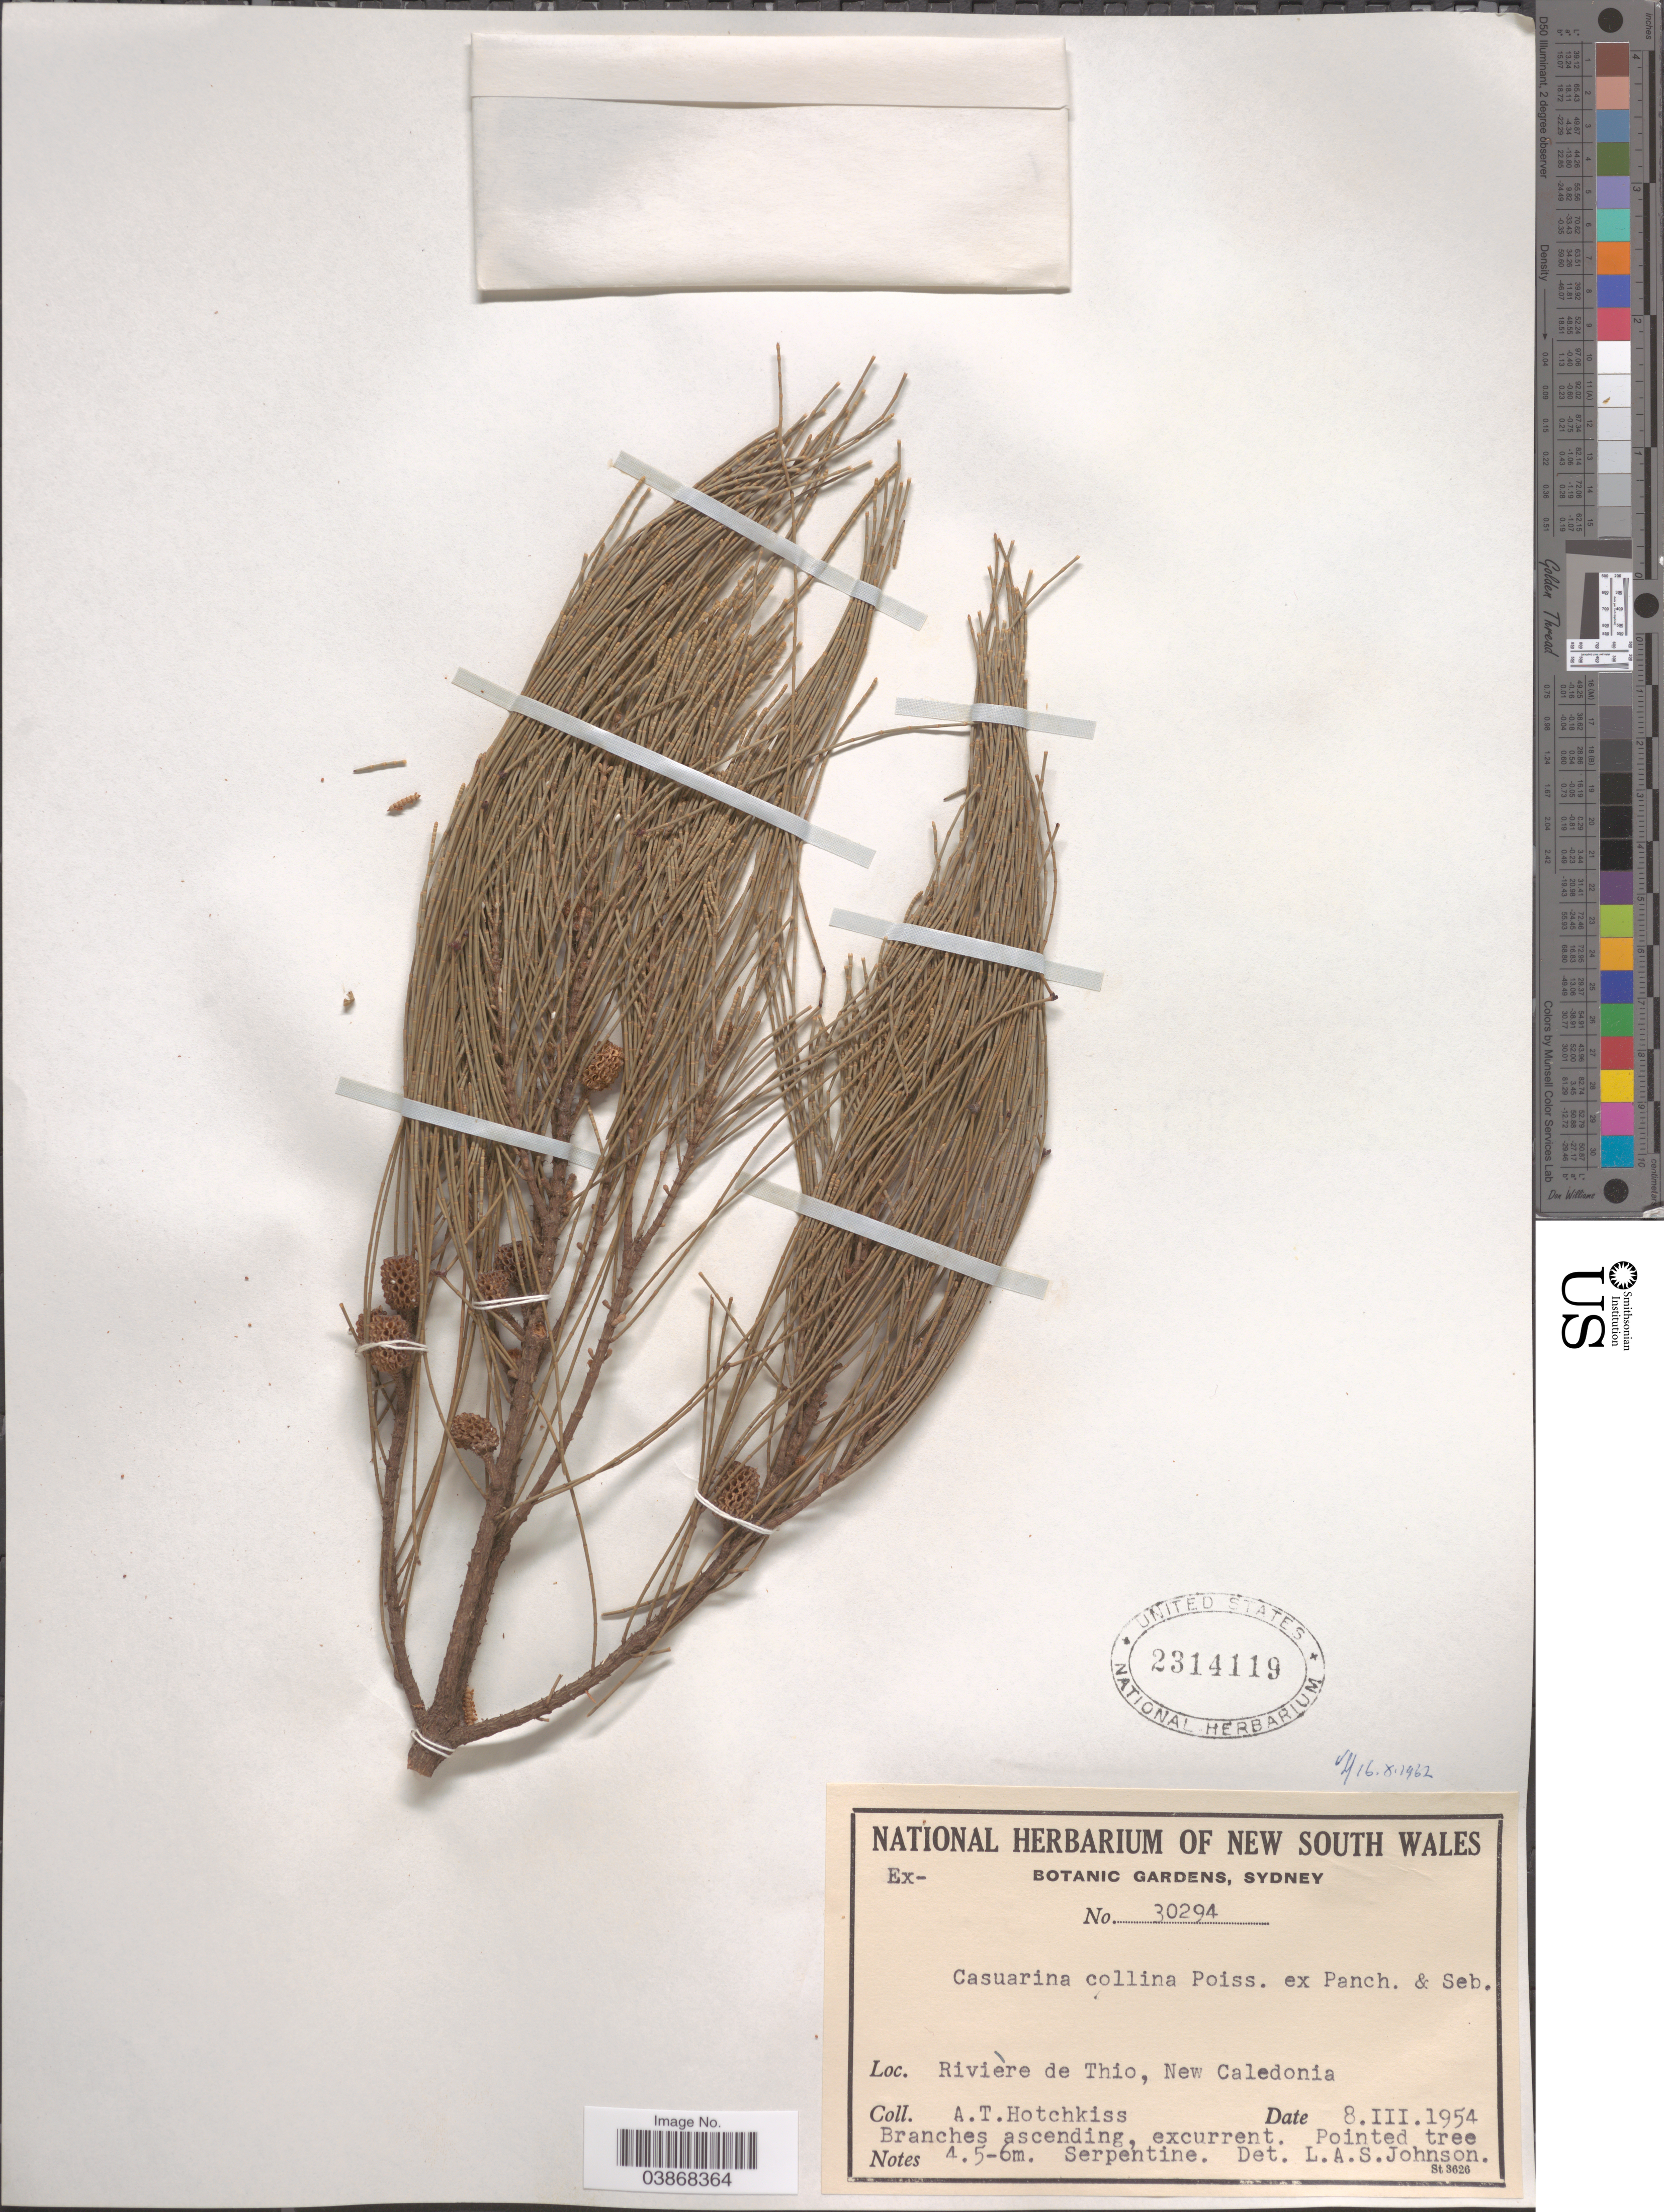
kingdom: Plantae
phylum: Tracheophyta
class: Magnoliopsida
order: Fagales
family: Casuarinaceae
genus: Casuarina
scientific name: Casuarina collina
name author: J. Poiss. ex Pancher & Sebert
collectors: A. Hotchkiss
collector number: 30294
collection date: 1954-03-08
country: New Caledonia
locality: Rivière de Thio.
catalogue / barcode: US 2314119